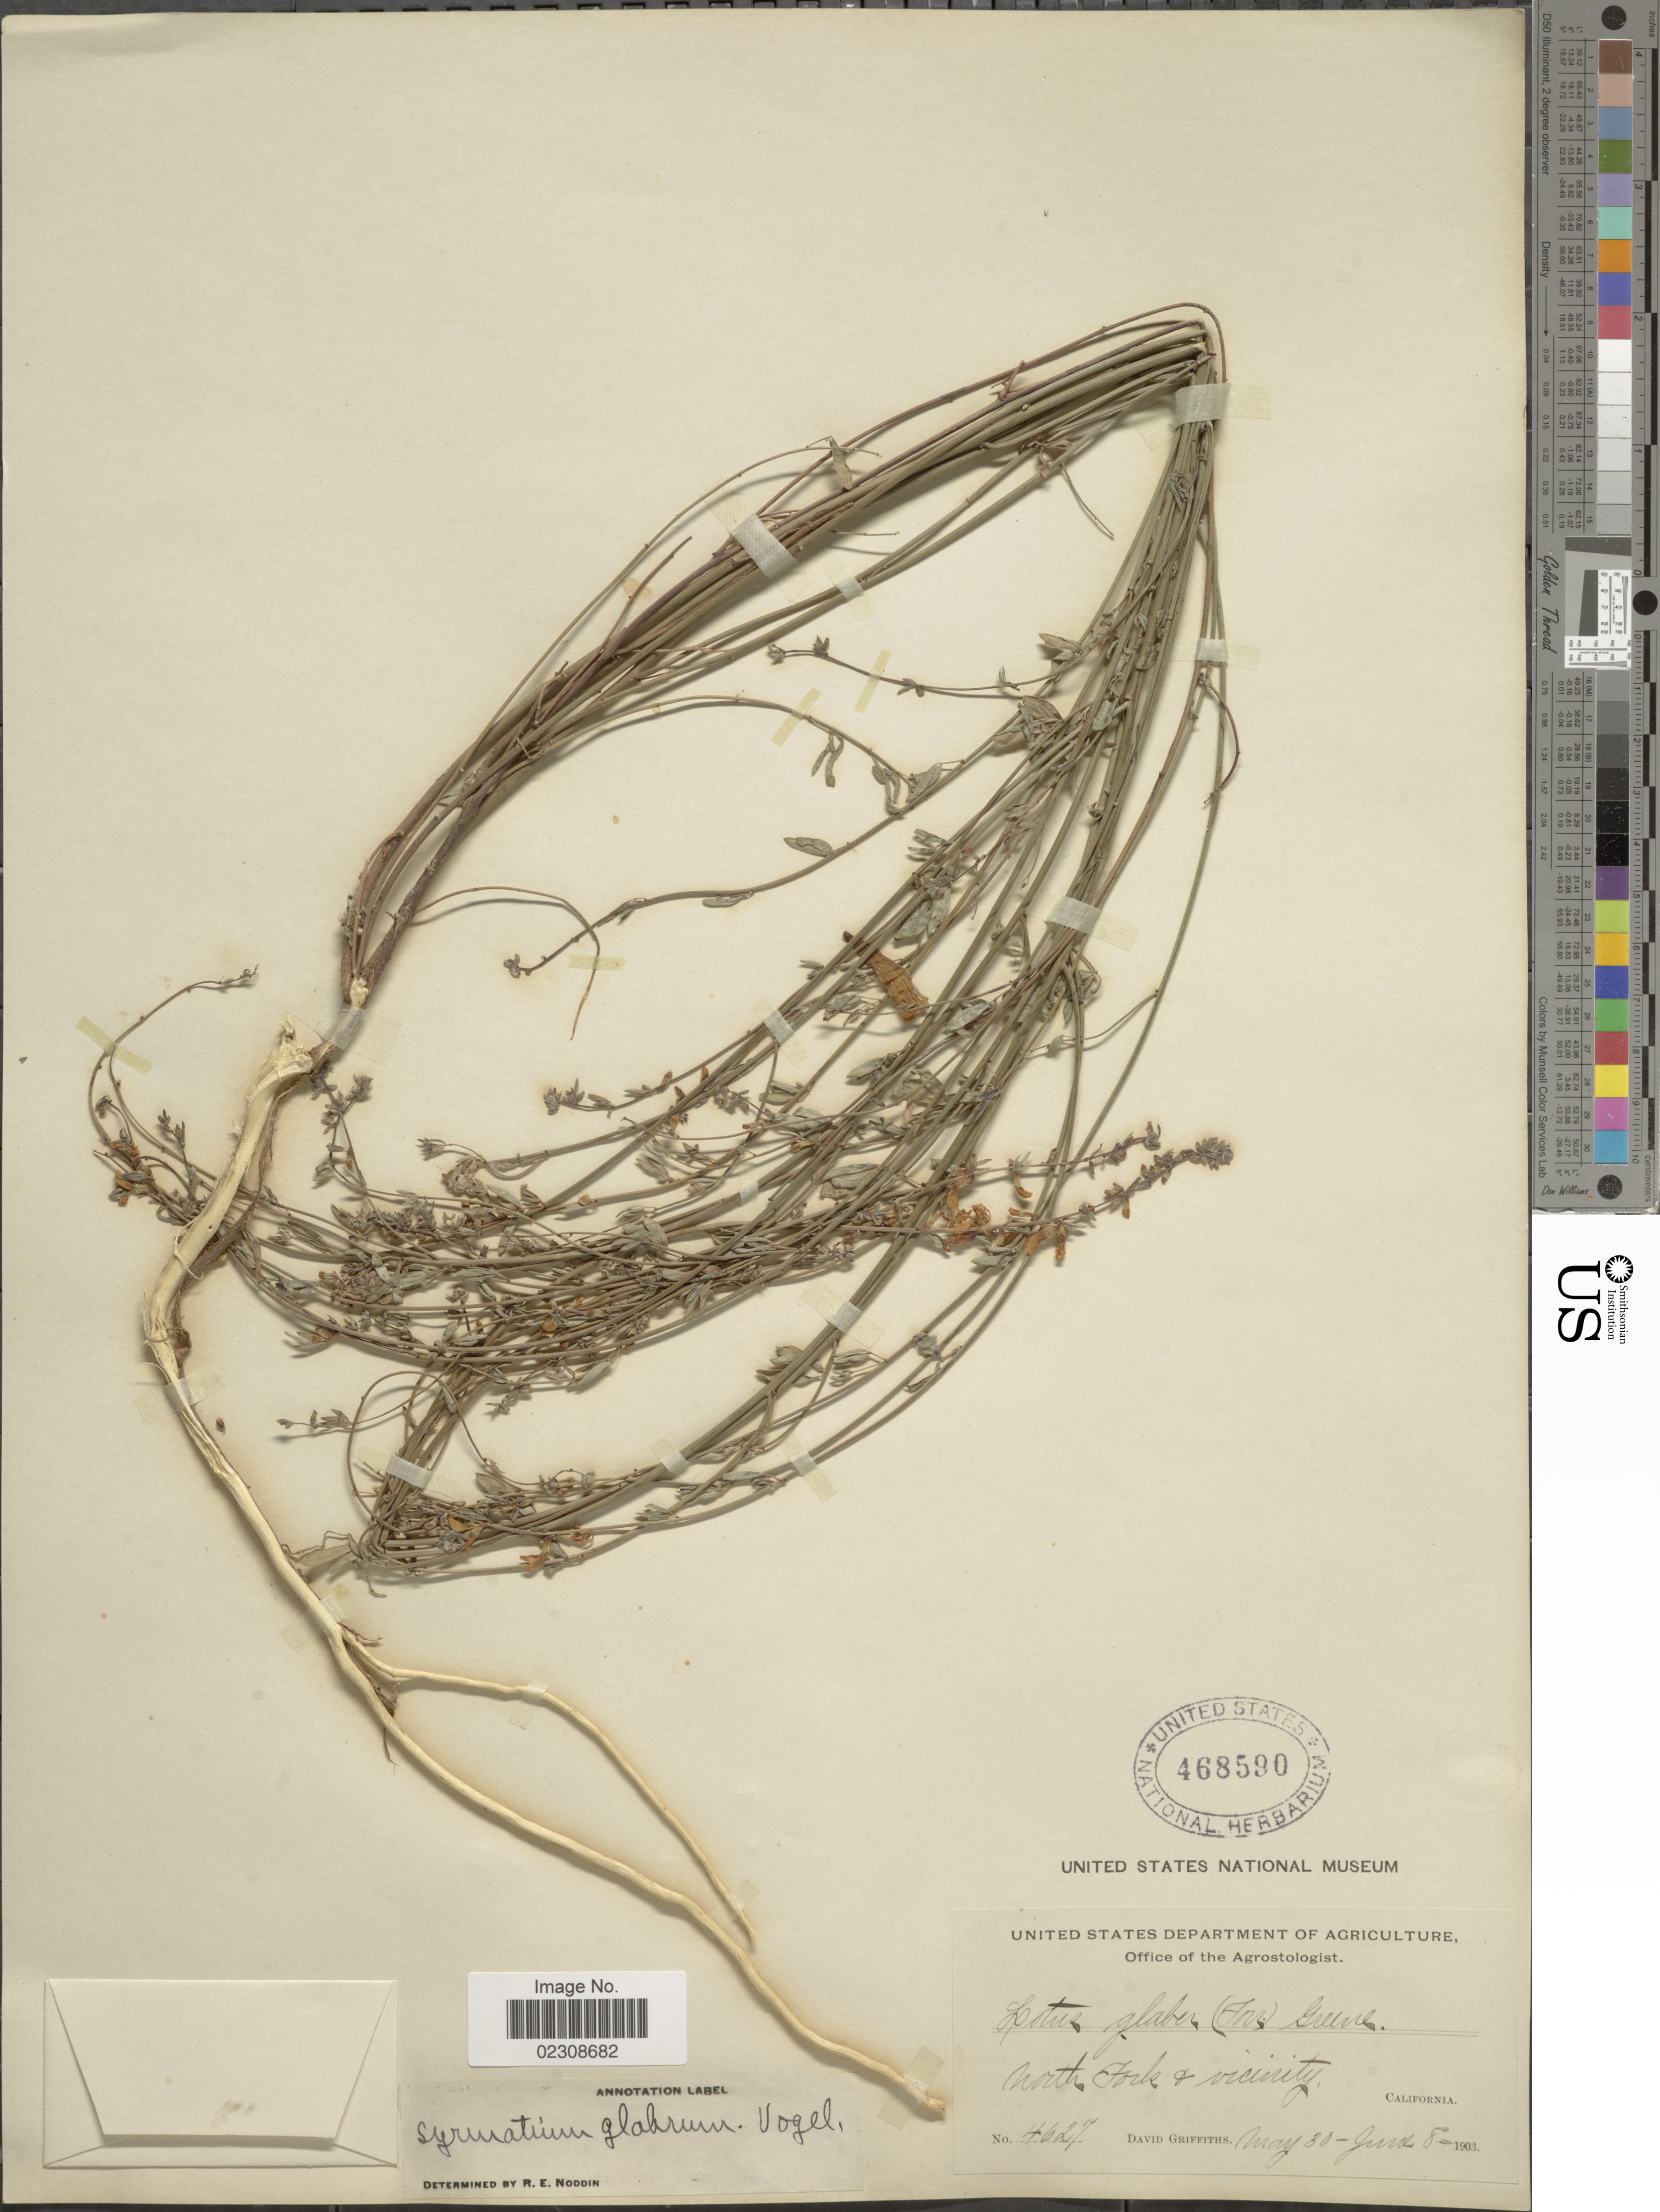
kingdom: Plantae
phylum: Tracheophyta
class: Magnoliopsida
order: Fabales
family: Fabaceae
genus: Syrmatium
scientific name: Syrmatium glabrum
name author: Vogel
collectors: D. Griffiths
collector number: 4627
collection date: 1903-05-30/1903-06-08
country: United States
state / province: California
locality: North Fork & vicinity.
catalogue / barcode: US 468590